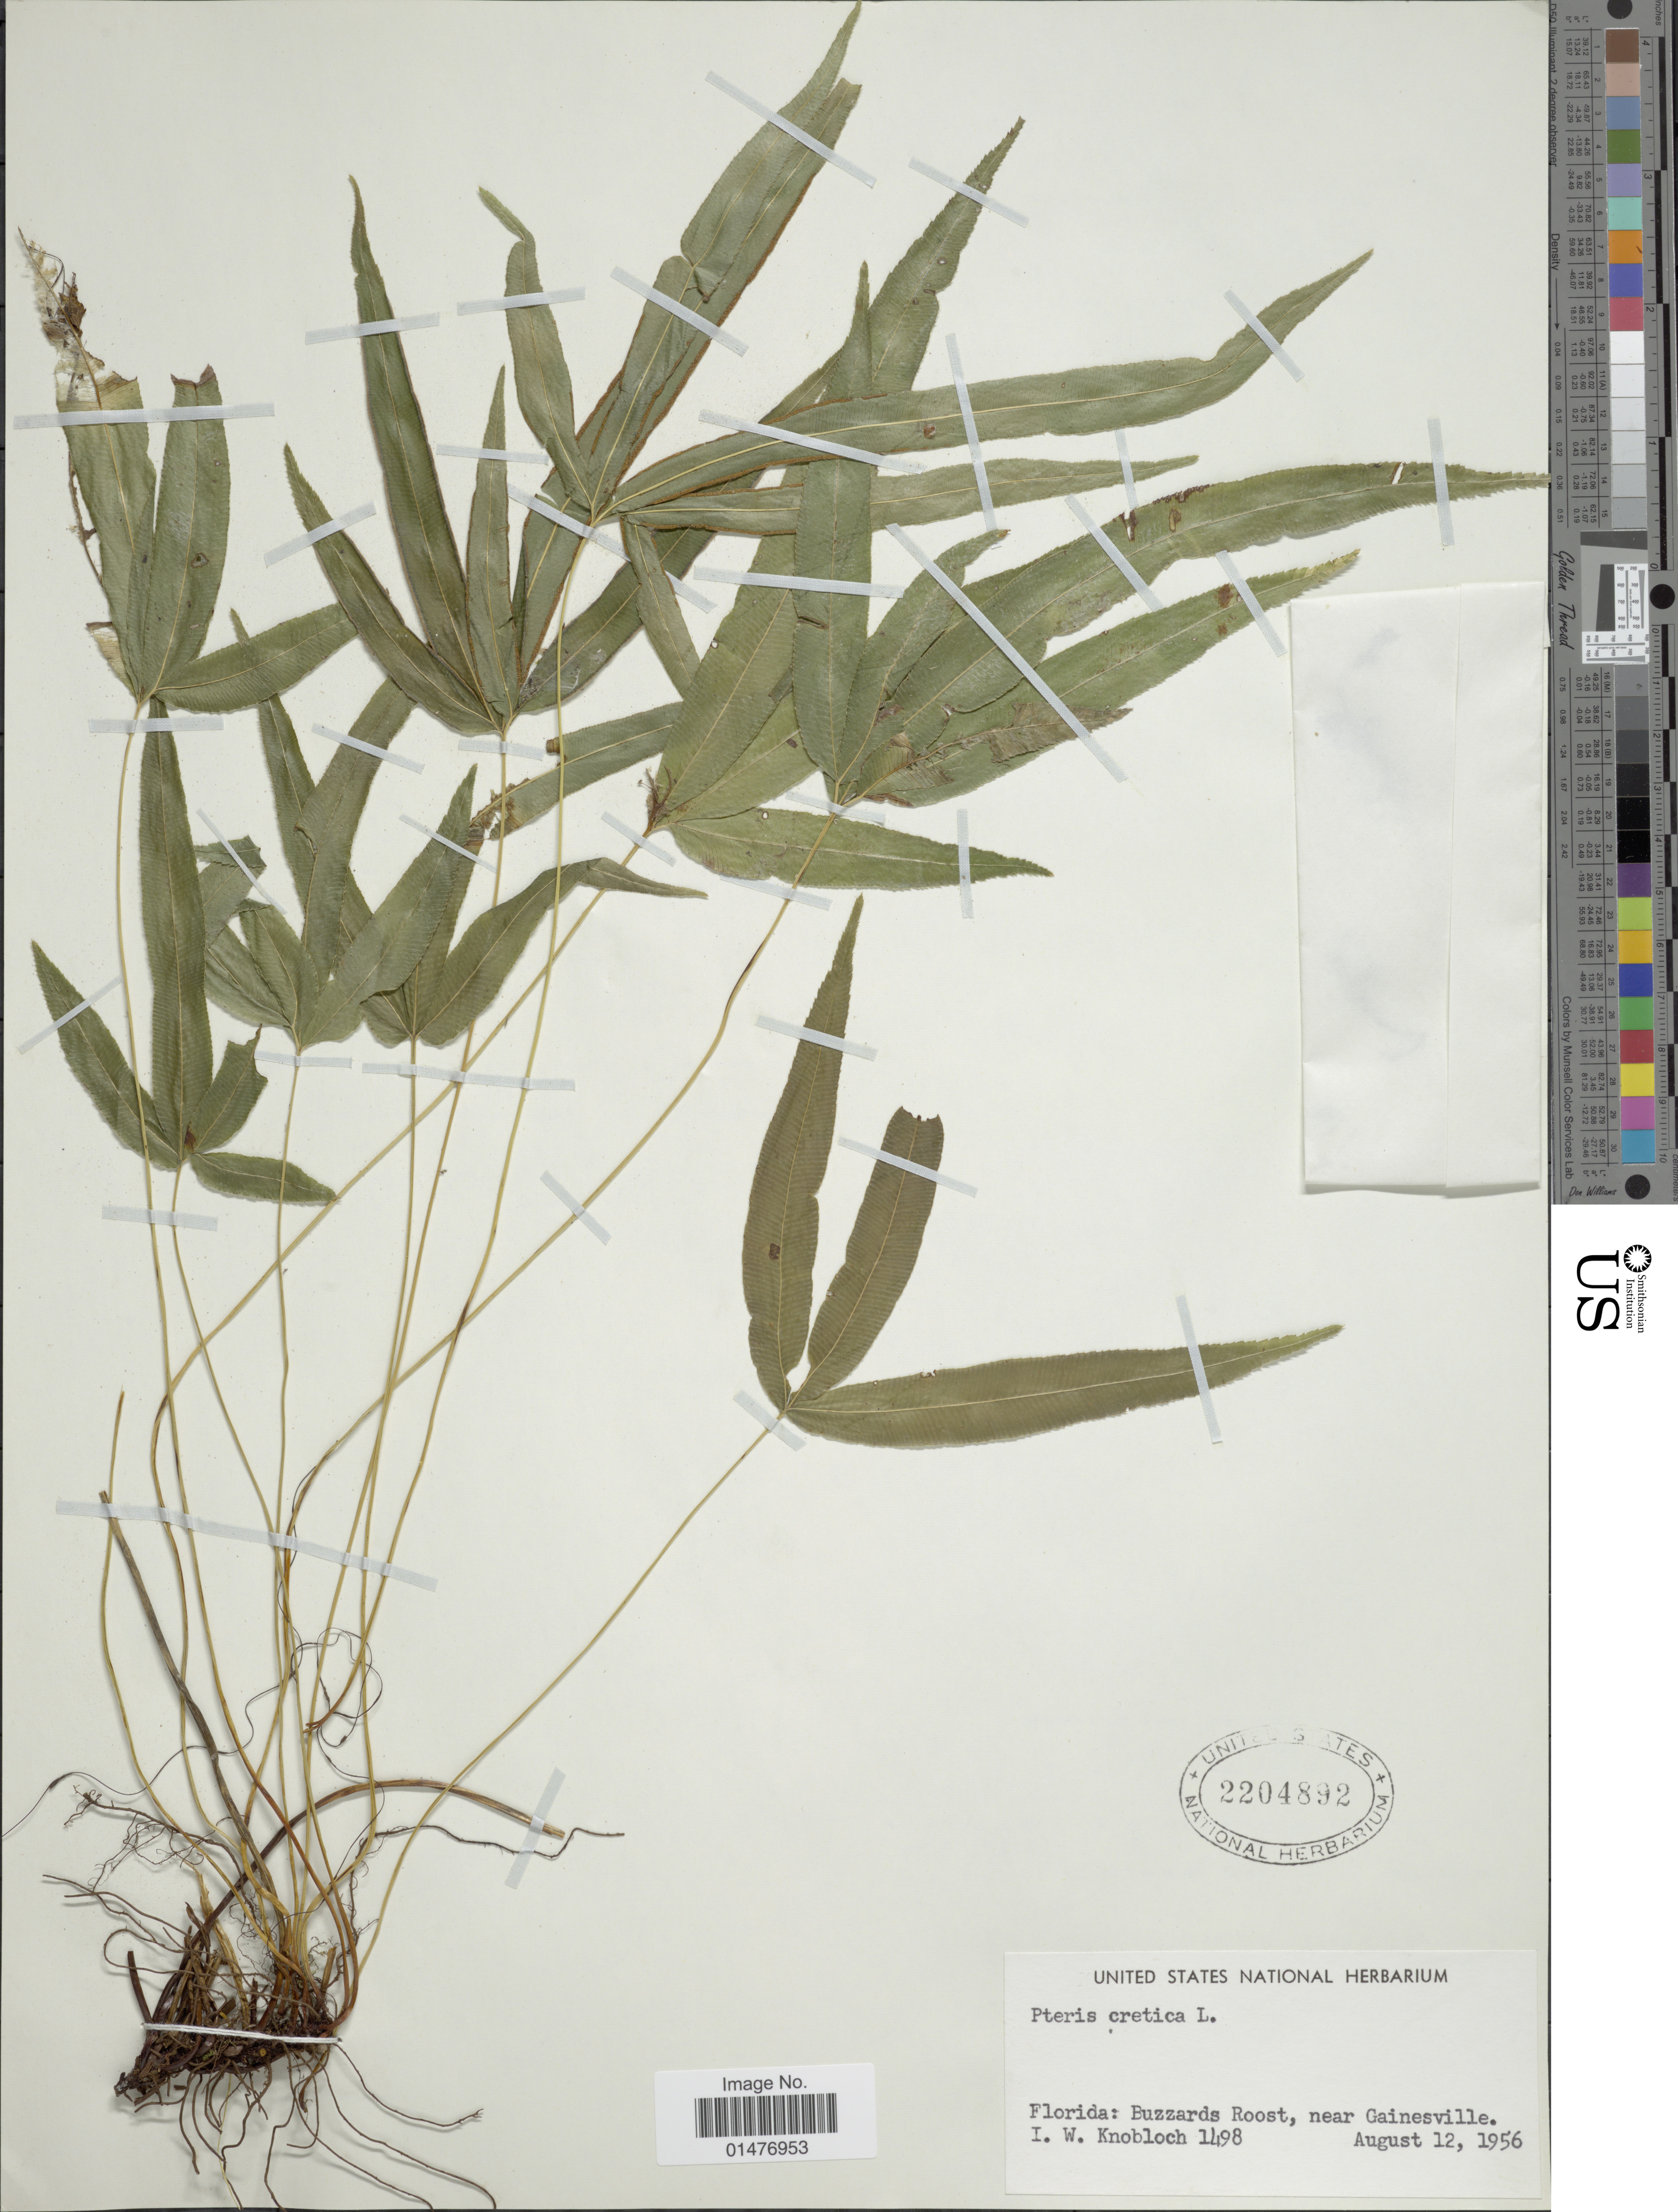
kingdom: Plantae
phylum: Tracheophyta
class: Polypodiopsida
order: Polypodiales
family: Pteridaceae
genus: Pteris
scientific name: Pteris cretica var. cretica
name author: L.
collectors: I. W. Knobloch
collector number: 1498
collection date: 1956-08-12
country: United States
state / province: Florida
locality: Florida: Buzzards Roost, near Gainesville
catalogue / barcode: US 2204892